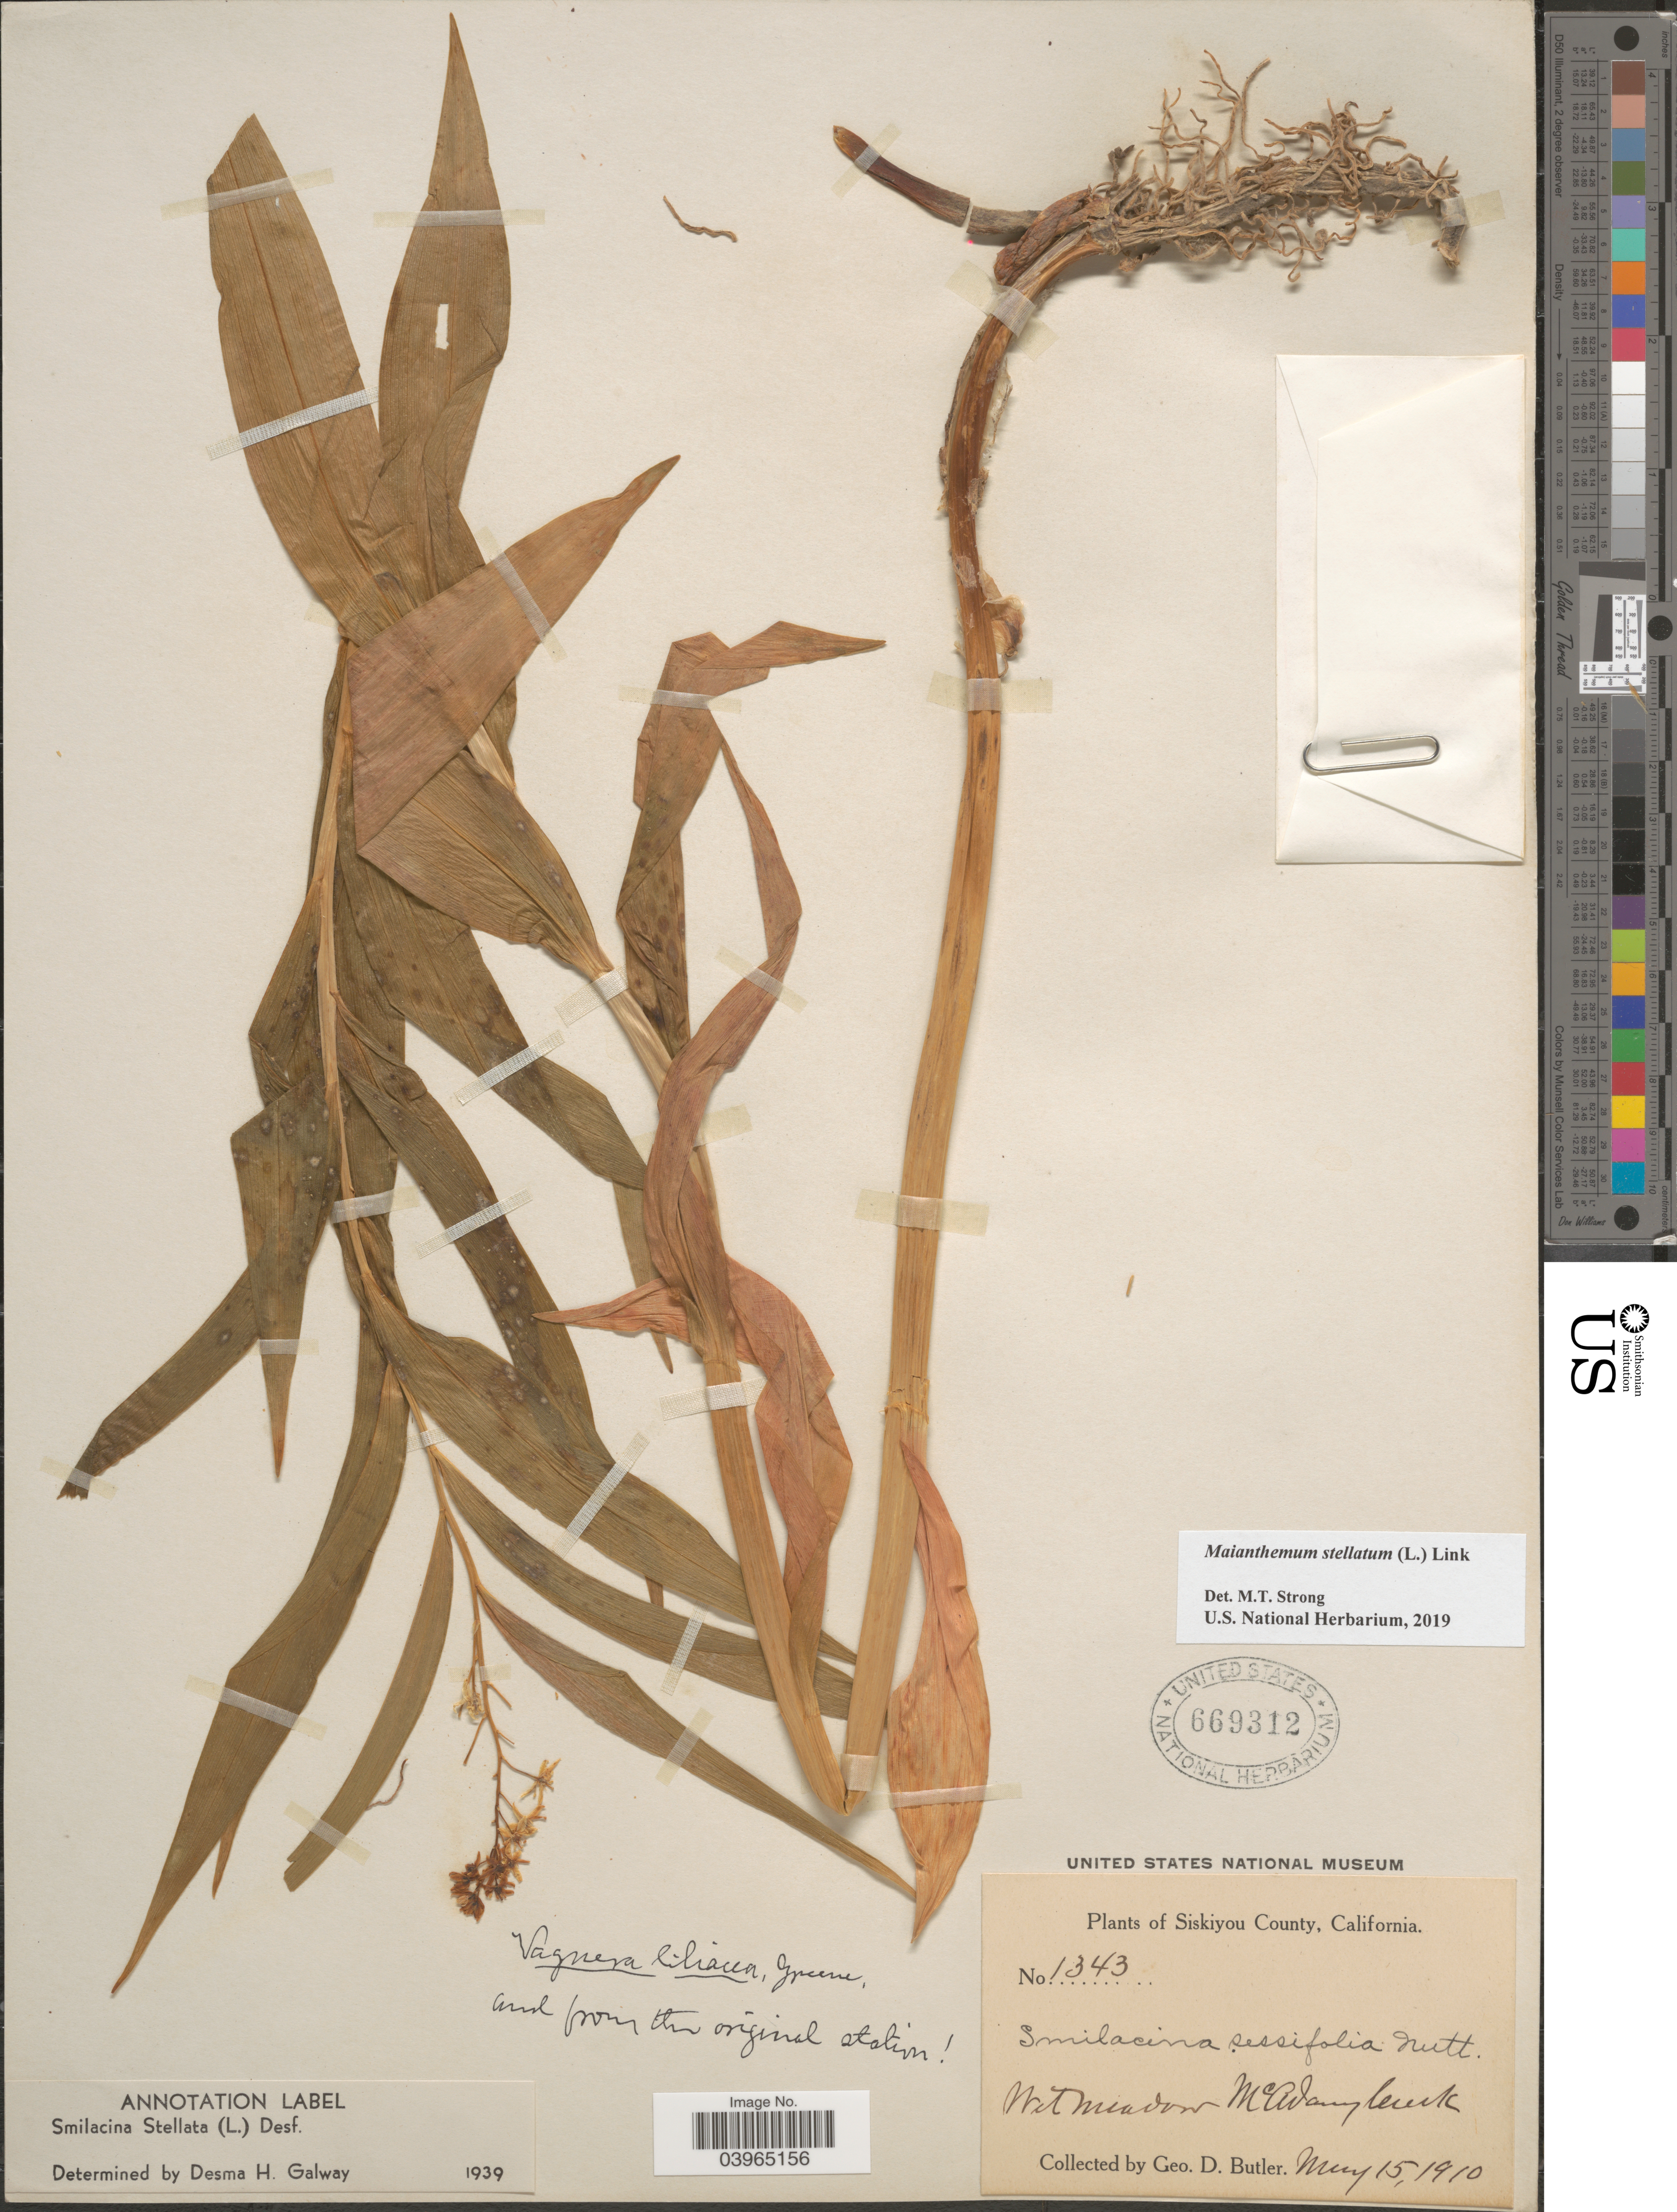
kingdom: Plantae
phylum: Tracheophyta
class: Liliopsida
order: Asparagales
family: Asparagaceae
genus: Maianthemum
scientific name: Maianthemum stellatum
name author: (L.) Link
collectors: G. D. Butler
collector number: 1343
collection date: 1910-05-15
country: United States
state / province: California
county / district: Siskiyou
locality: Siskiyou County. Wet meadow. Mc Adam Creek.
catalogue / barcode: US 669312